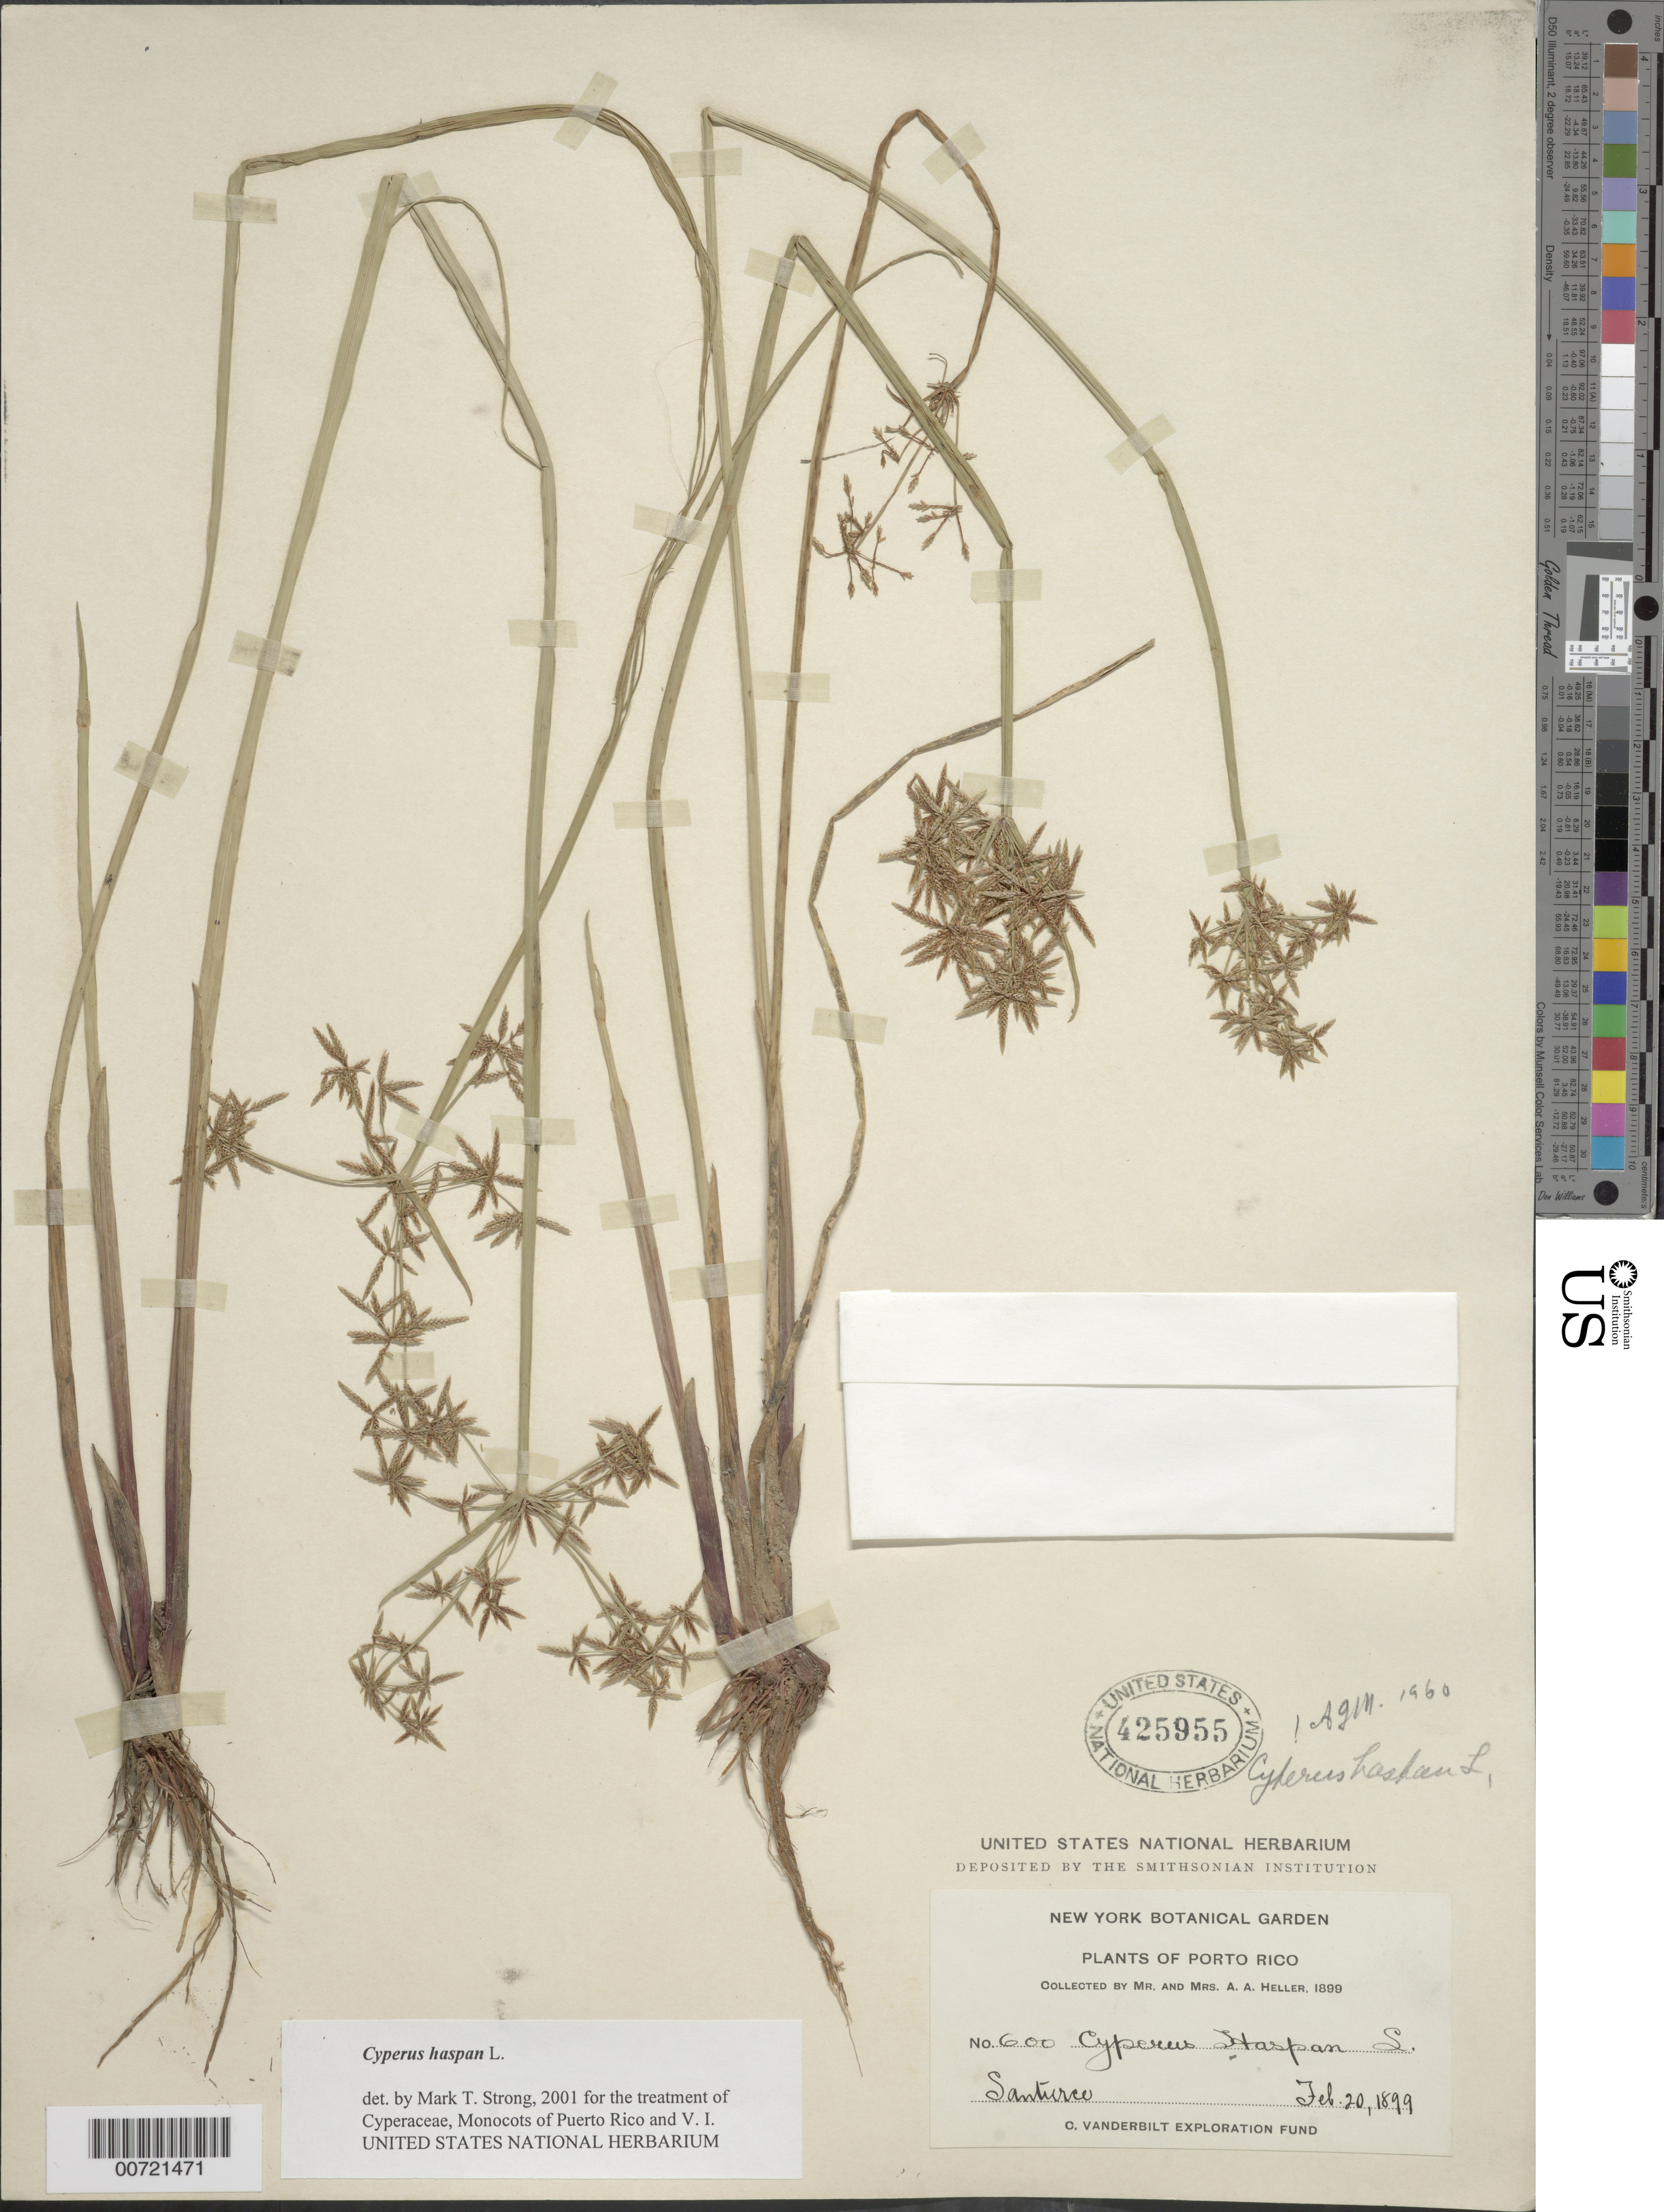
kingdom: Plantae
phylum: Tracheophyta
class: Liliopsida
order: Poales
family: Cyperaceae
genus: Cyperus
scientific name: Cyperus haspan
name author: L.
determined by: Strong, M. T., (US), Smithsonian Institution - National Museum of Natural History (UNITED STATES)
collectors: A. A. Heller & E. G. Heller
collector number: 600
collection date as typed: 20 Feb 1899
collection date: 1899-02-20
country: Puerto Rico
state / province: San Juan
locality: Santurce.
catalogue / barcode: US 425955